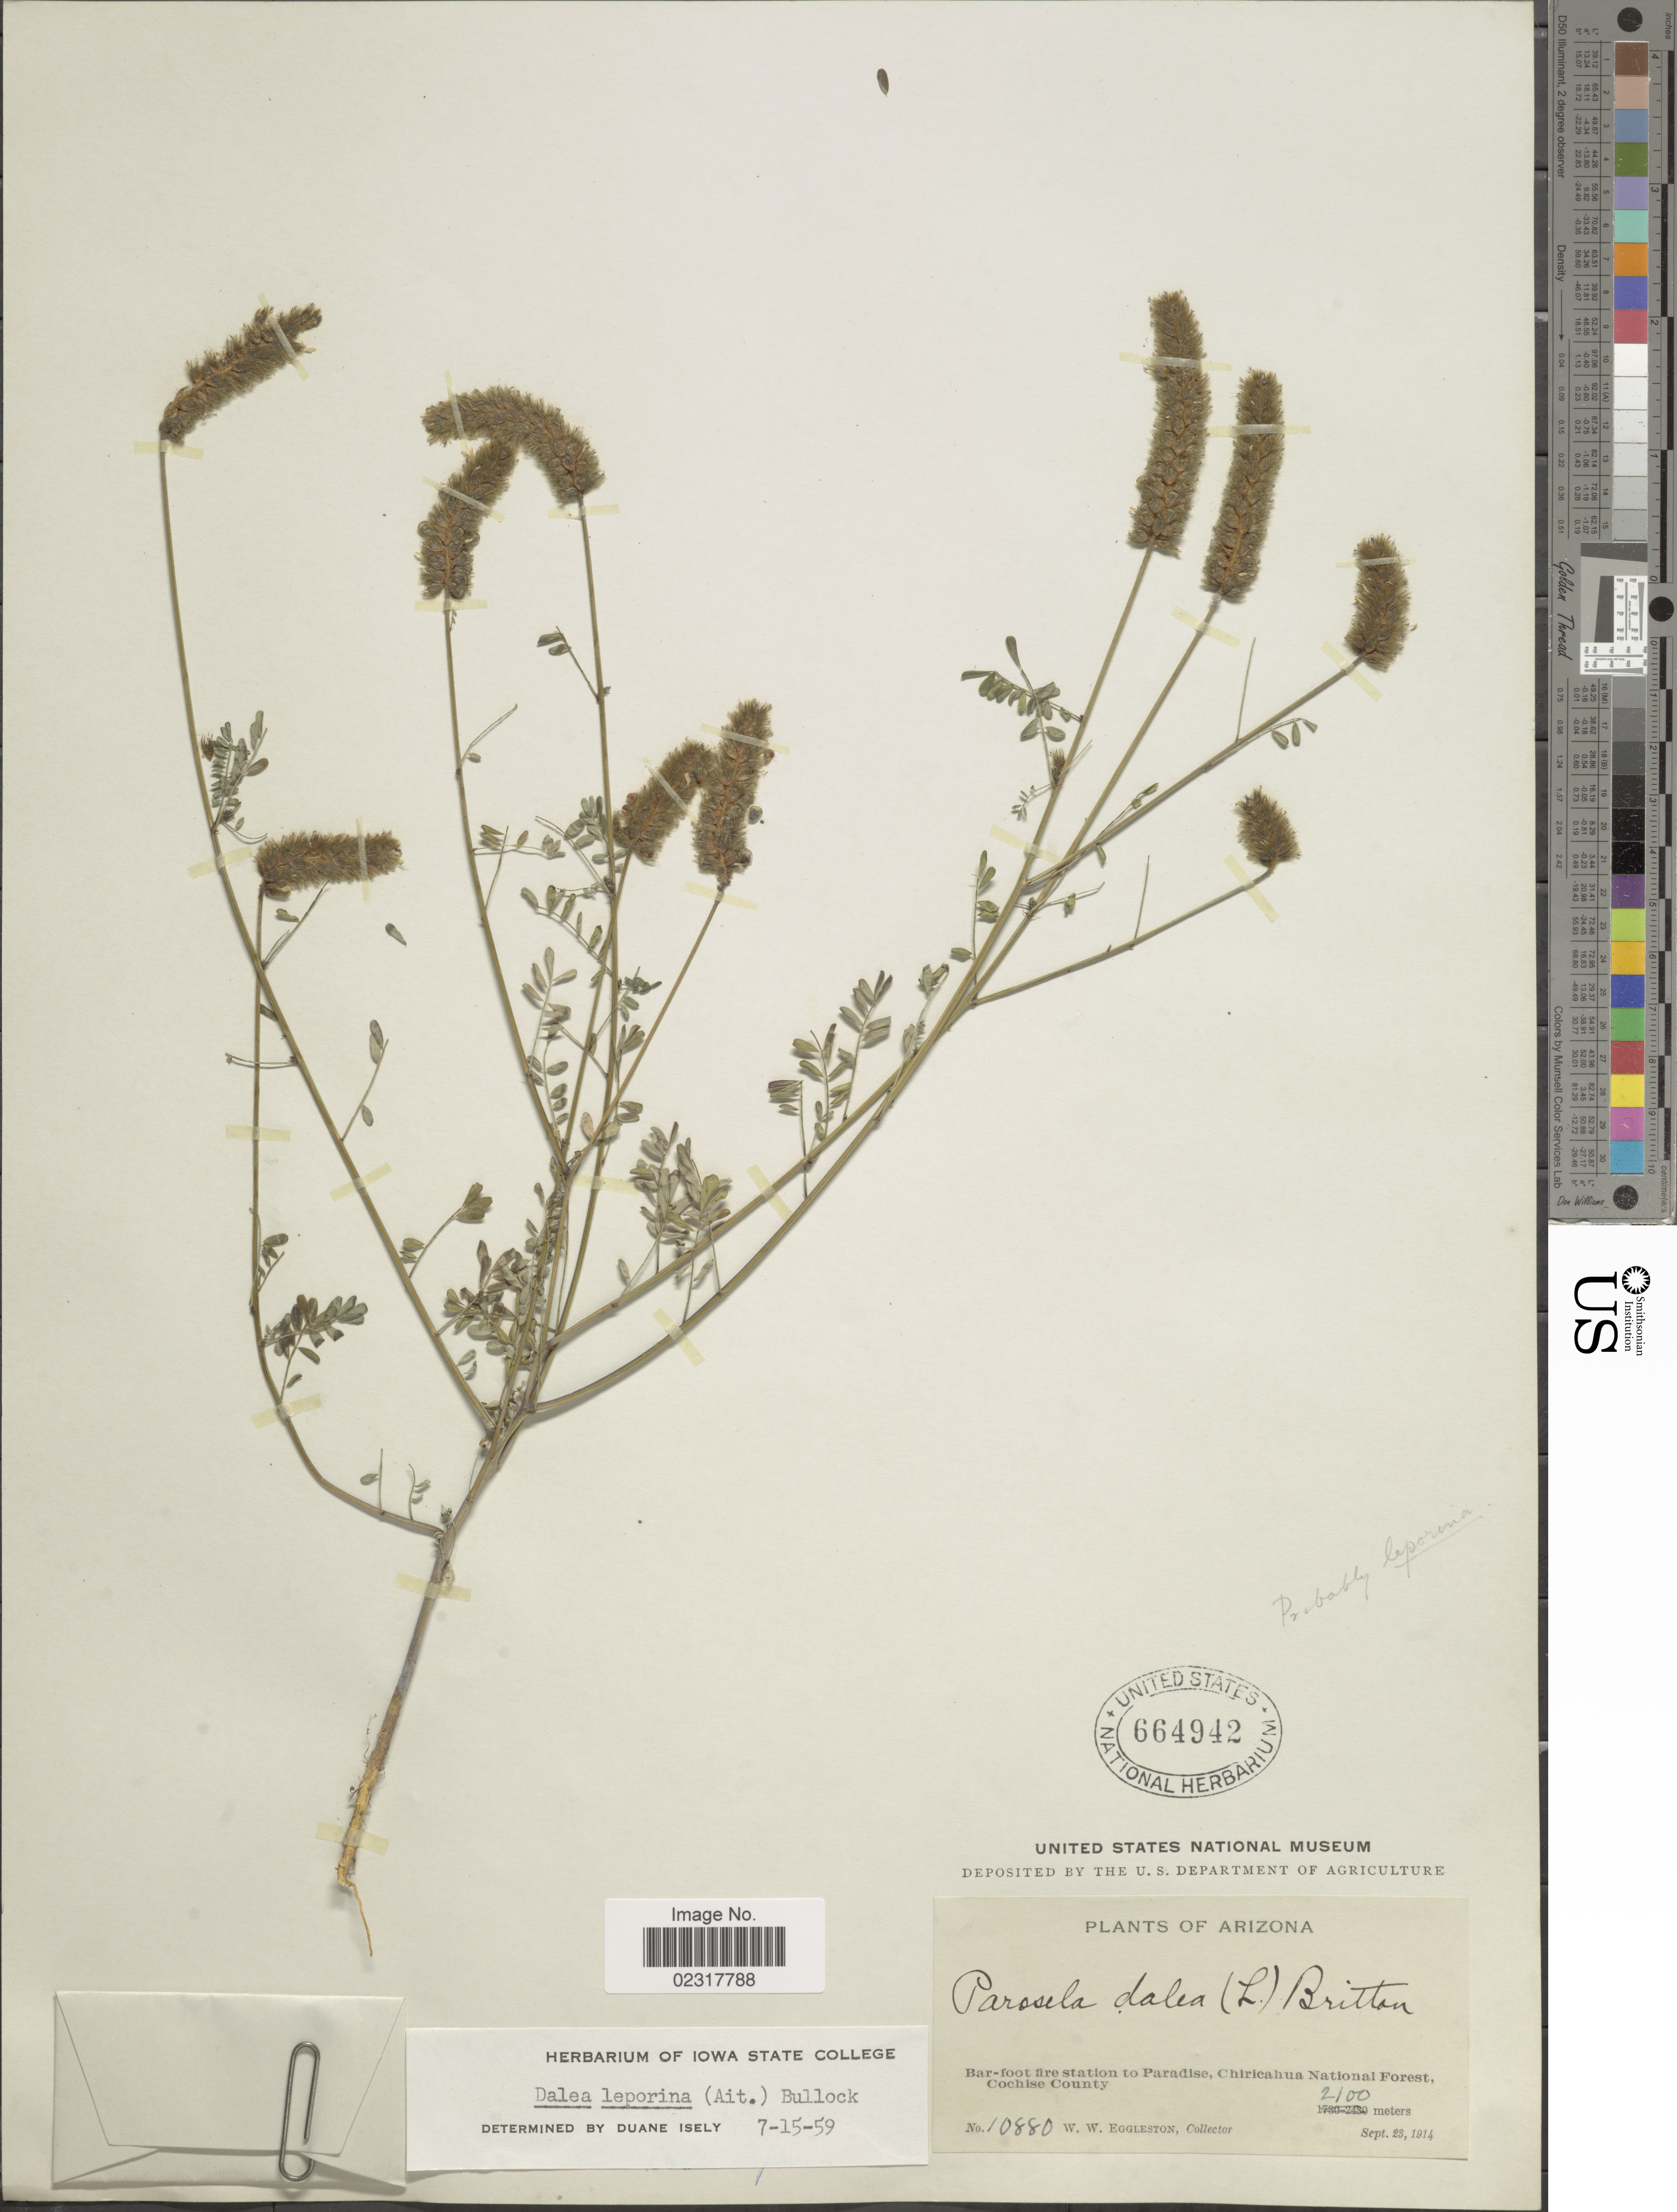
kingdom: Plantae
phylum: Tracheophyta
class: Magnoliopsida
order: Fabales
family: Fabaceae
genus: Dalea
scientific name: Dalea leporina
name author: (Aiton) Bullock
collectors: W. W. Eggleston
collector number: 10880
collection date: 1914-09-23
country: United States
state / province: Arizona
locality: Bar-foot fire station to Paradise, Chiricahua National Forest, Cochise County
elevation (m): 2100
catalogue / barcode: US 664942